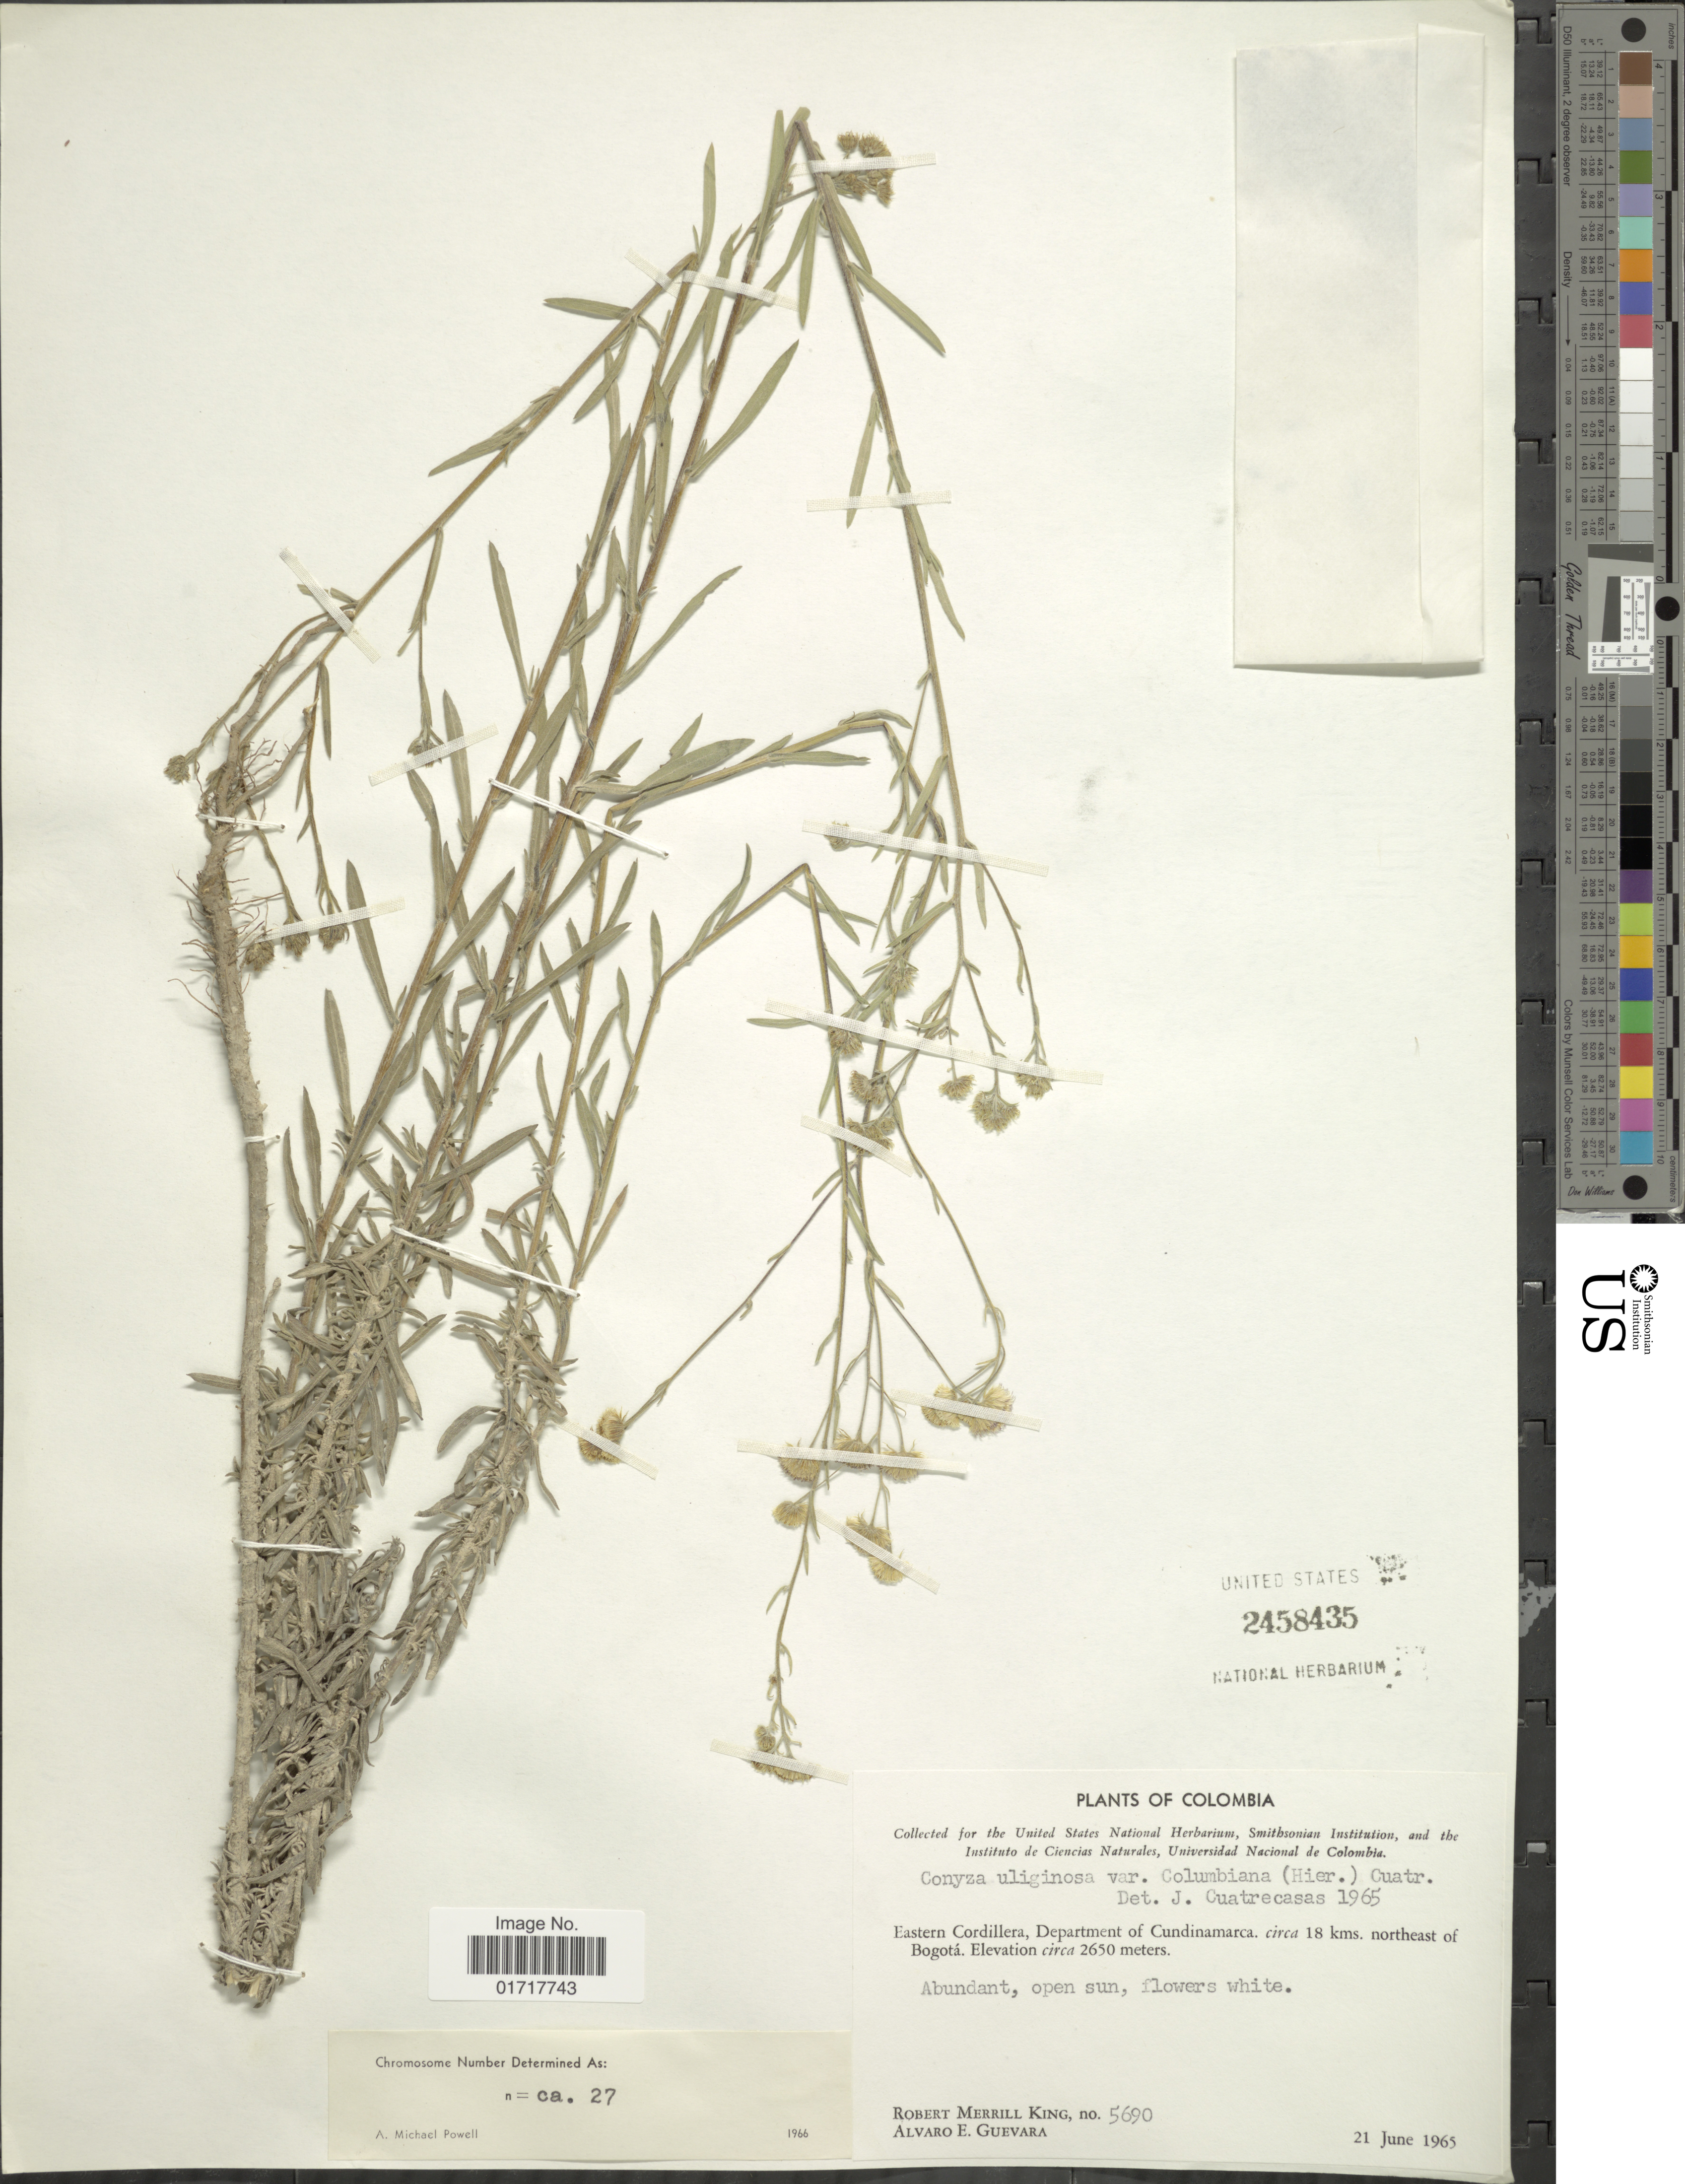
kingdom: Plantae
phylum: Tracheophyta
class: Magnoliopsida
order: Asterales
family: Asteraceae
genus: Conyza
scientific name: Conyza uliginosa var. hirsuta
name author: (Hieron.) Cuatrec.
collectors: R. M. King & A. E. Guevara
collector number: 5690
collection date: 1965-06-21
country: Colombia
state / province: Cundinamarca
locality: Eastern Cordillera. Department of Cundinamarca, circa 18 kms. northeast of Bogota.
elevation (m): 2650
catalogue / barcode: US 2458435